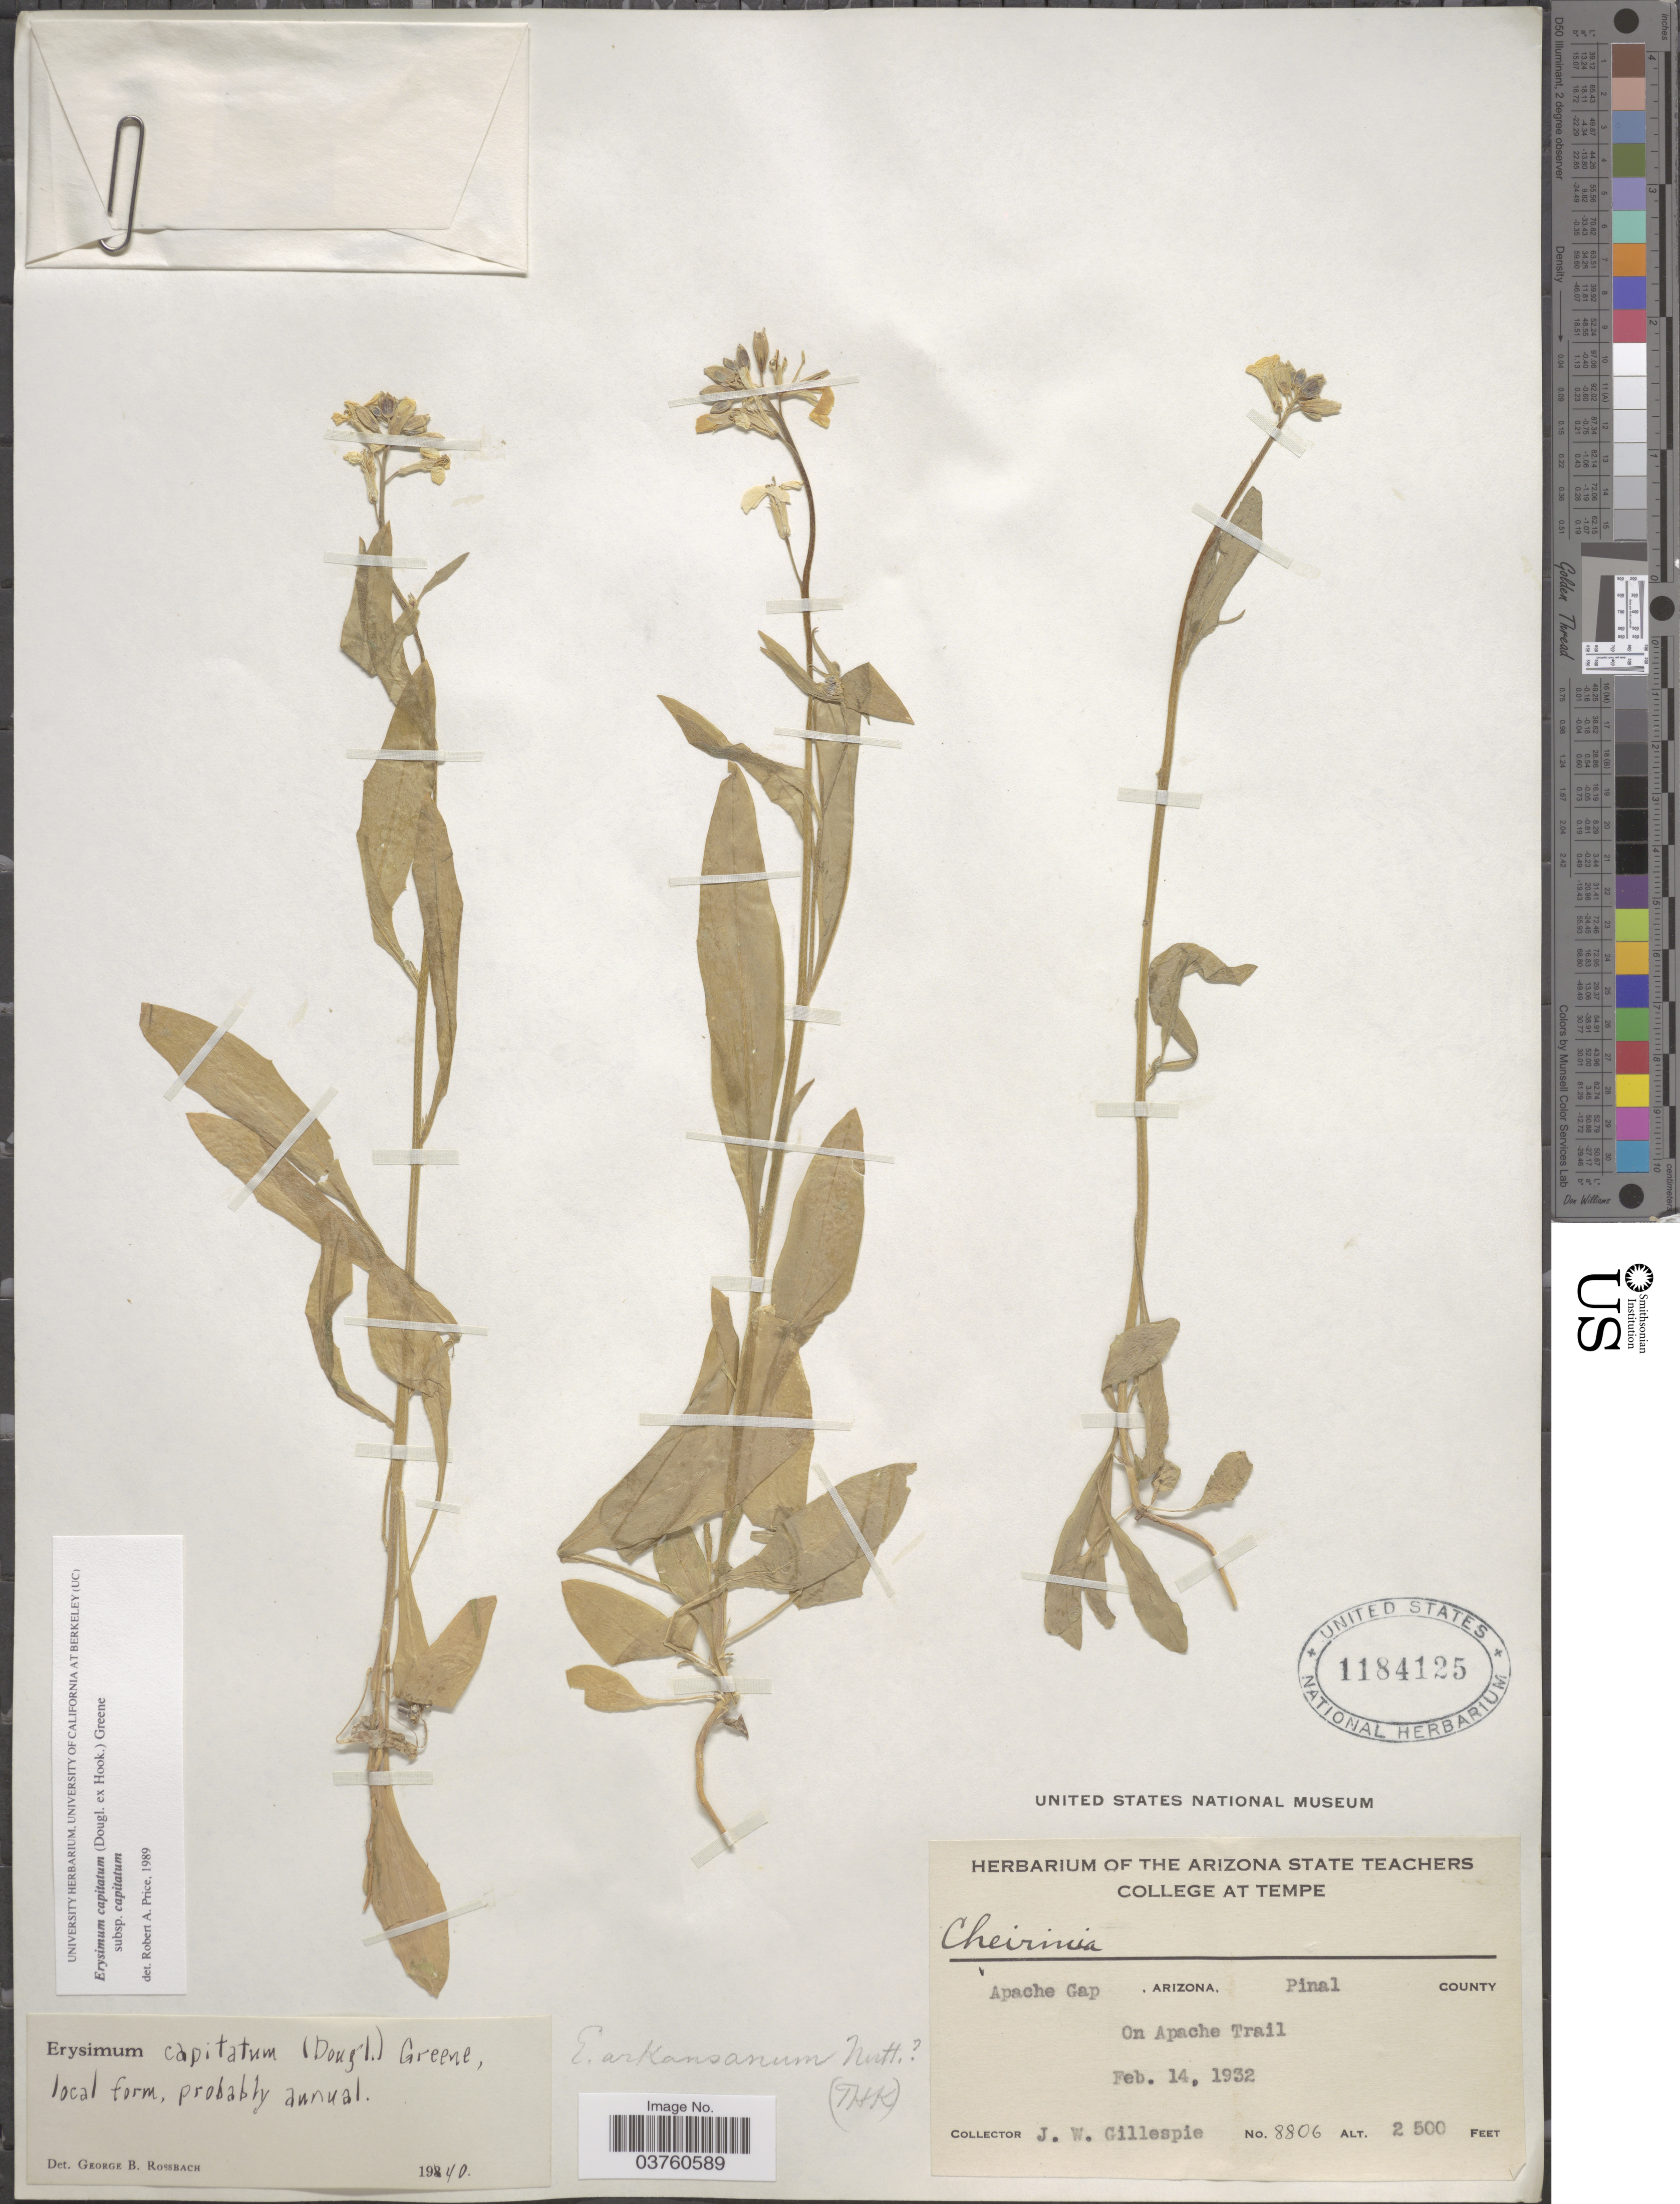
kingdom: Plantae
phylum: Tracheophyta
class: Magnoliopsida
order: Brassicales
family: Brassicaceae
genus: Erysimum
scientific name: Erysimum capitatum subsp. capitatum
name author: (Douglas ex Hook.) Greene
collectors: J. W. Gillespie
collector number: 8806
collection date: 1932-02-14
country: United States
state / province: Arizona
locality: Apache Gap. Pinal County. On Apache Trail.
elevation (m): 762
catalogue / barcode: US 1184125